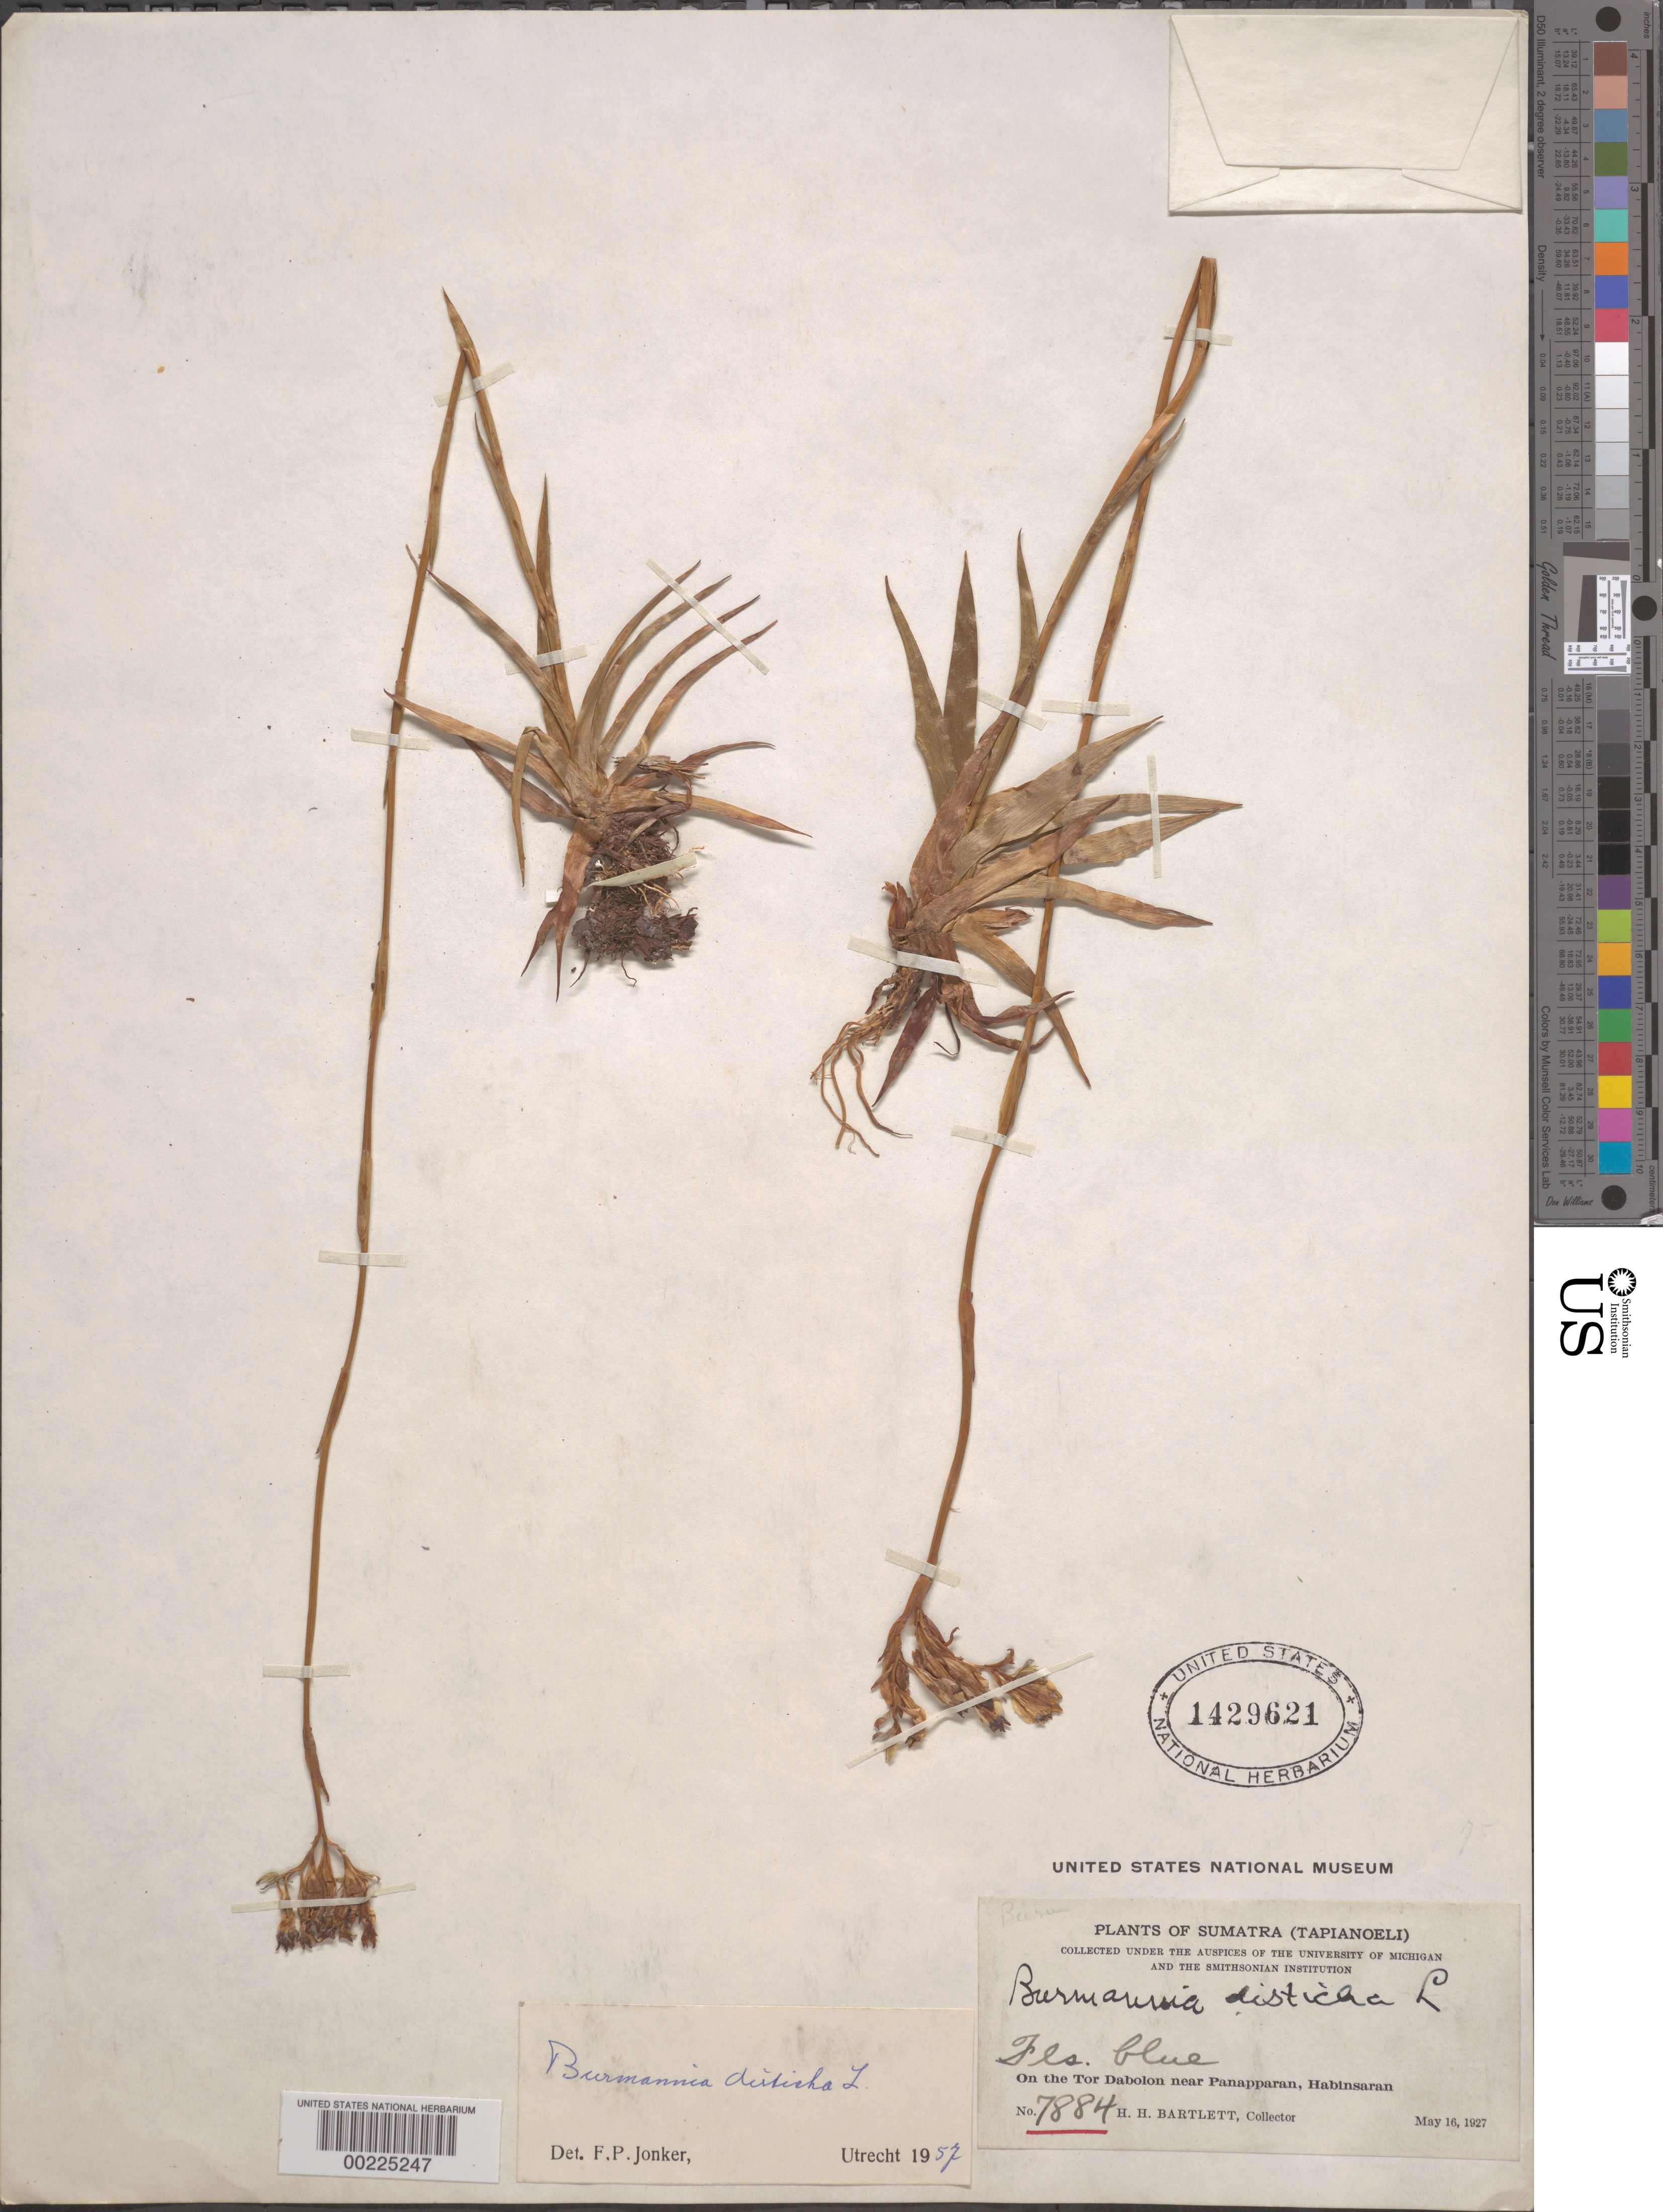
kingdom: Plantae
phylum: Tracheophyta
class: Liliopsida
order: Dioscoreales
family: Burmanniaceae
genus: Burmannia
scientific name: Burmannia disticha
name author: L.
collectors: H. H. Bartlett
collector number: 7884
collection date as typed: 16 May 1927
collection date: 1927-05-16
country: Indonesia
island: Sumatra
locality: On the tor dabolon near panapparan, habinsaran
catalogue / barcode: US 1429621